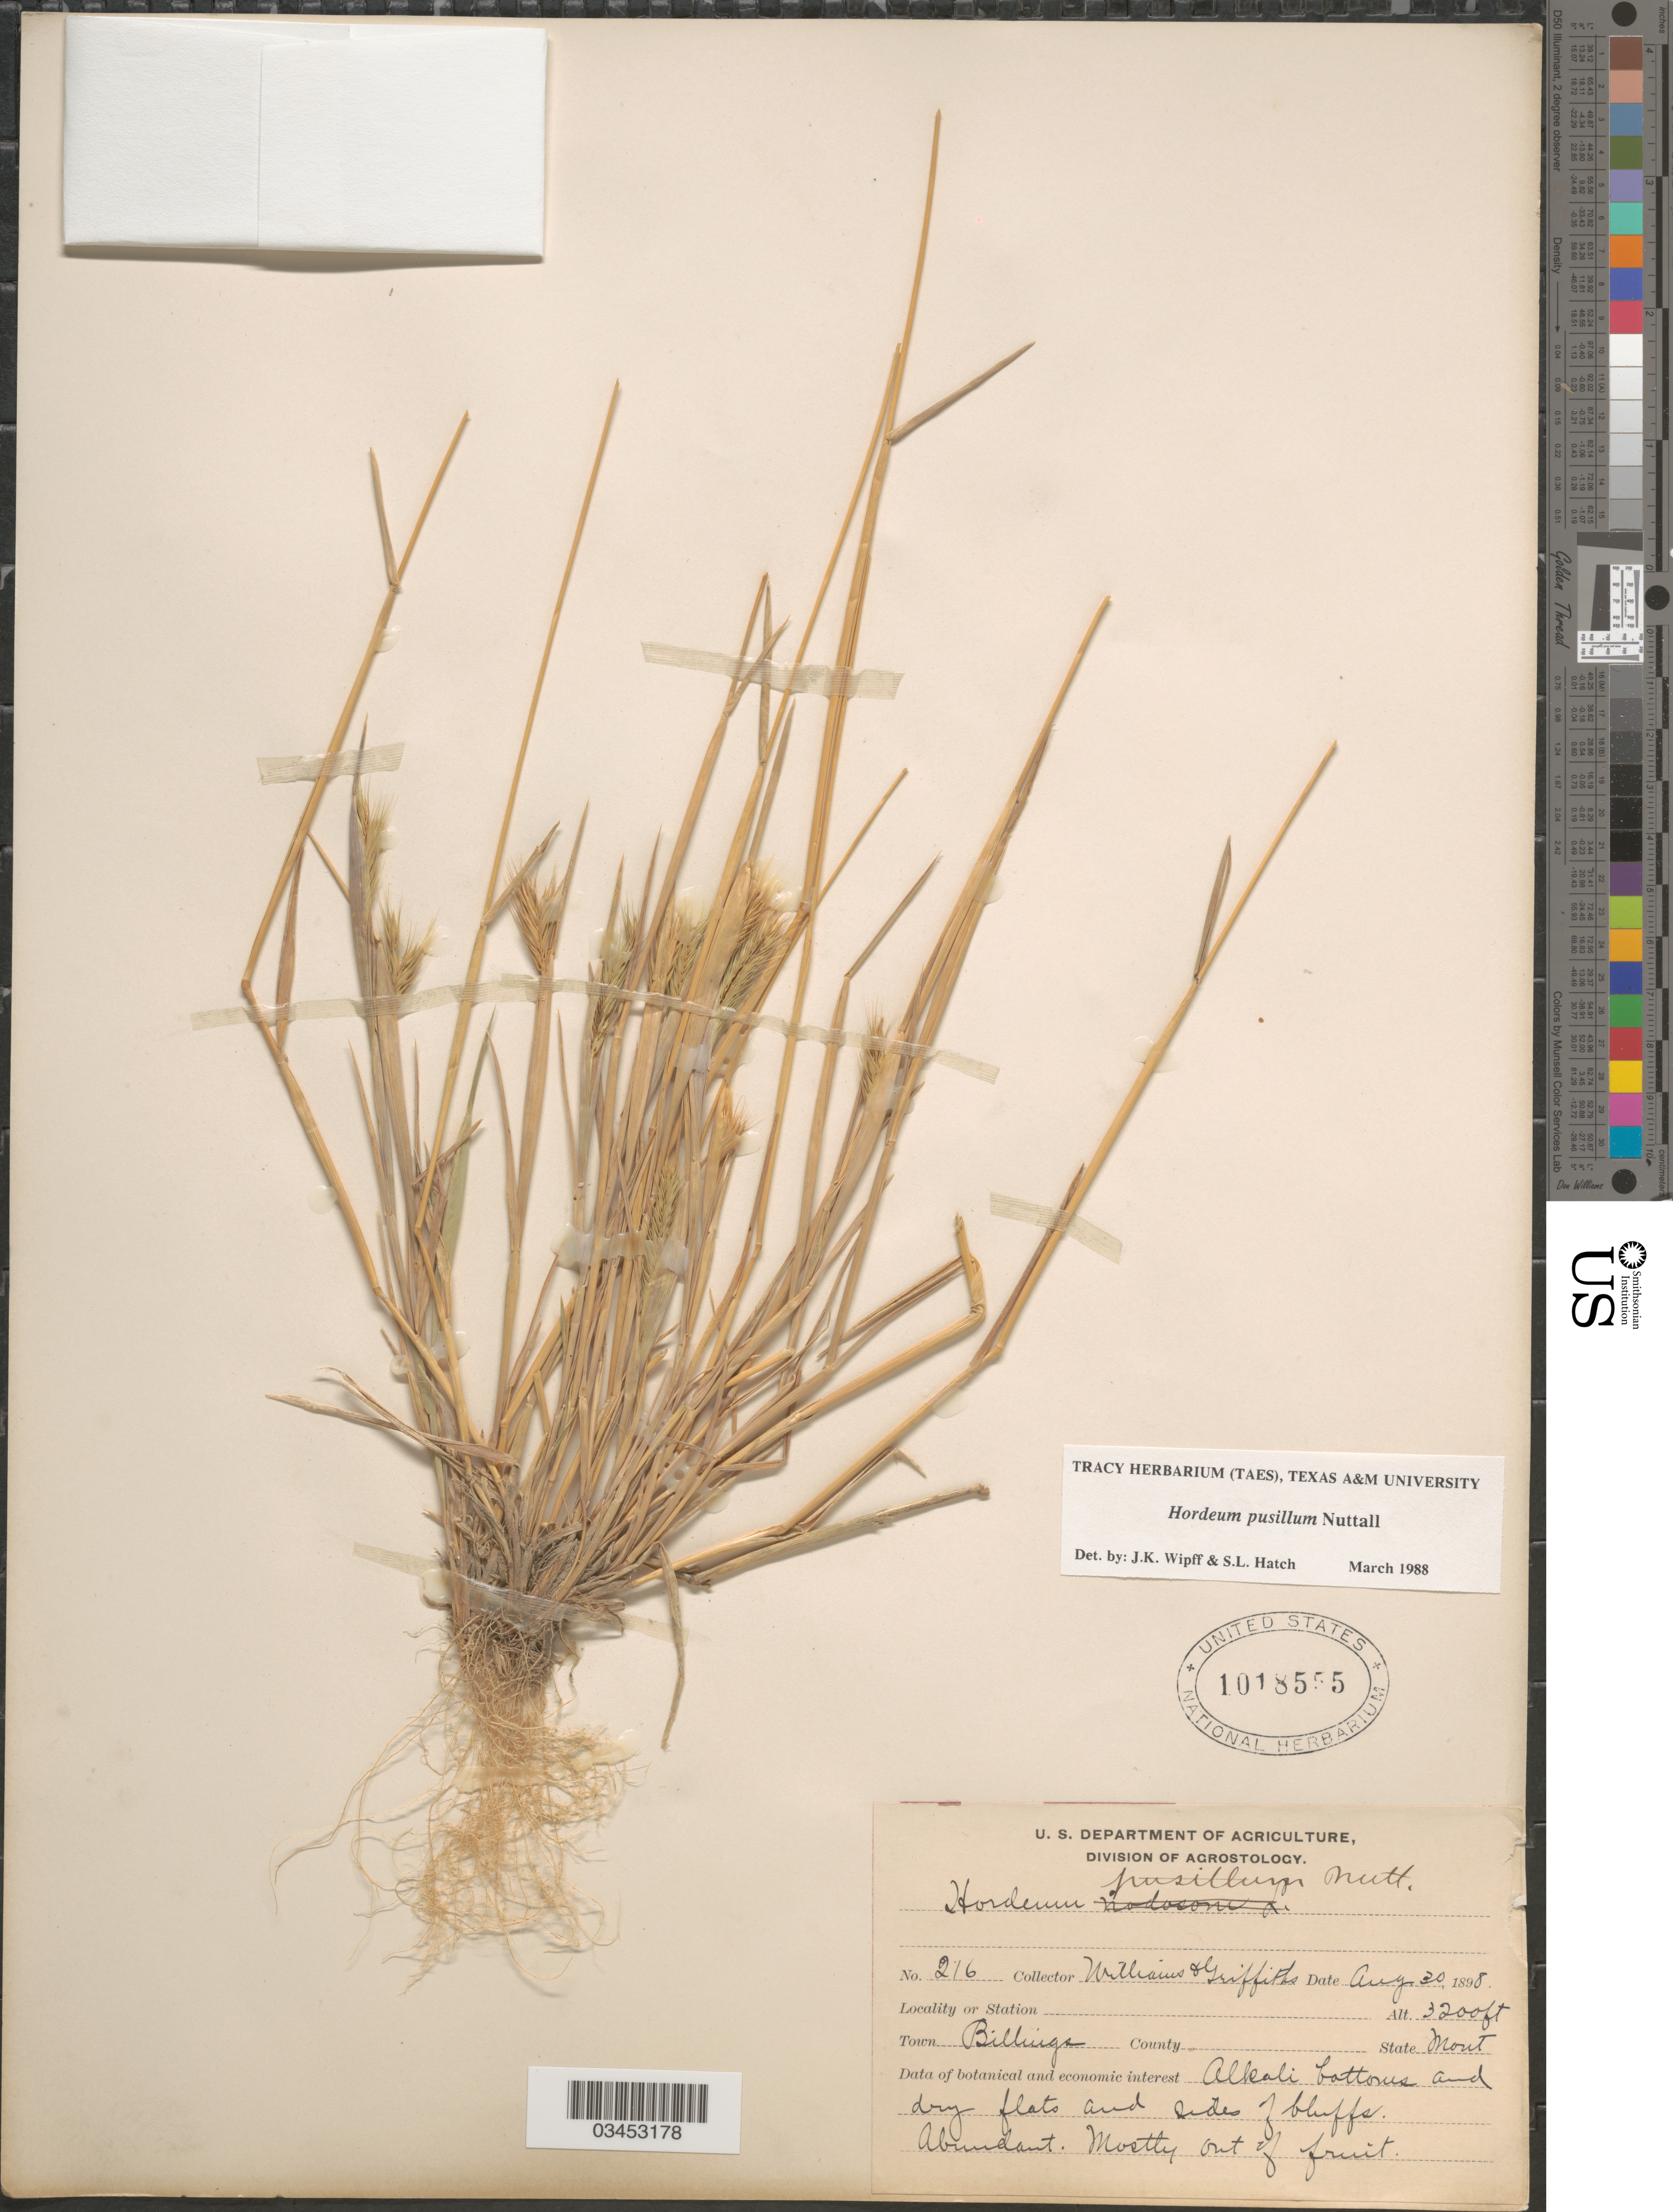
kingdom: Plantae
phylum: Tracheophyta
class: Liliopsida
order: Poales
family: Poaceae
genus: Hordeum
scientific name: Hordeum pusillum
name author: Nutt.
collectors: -- Williams & -- Griffiths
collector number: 216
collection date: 1898-08-30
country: United States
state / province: Montana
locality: Town Billings.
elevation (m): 975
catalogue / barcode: US 1018555